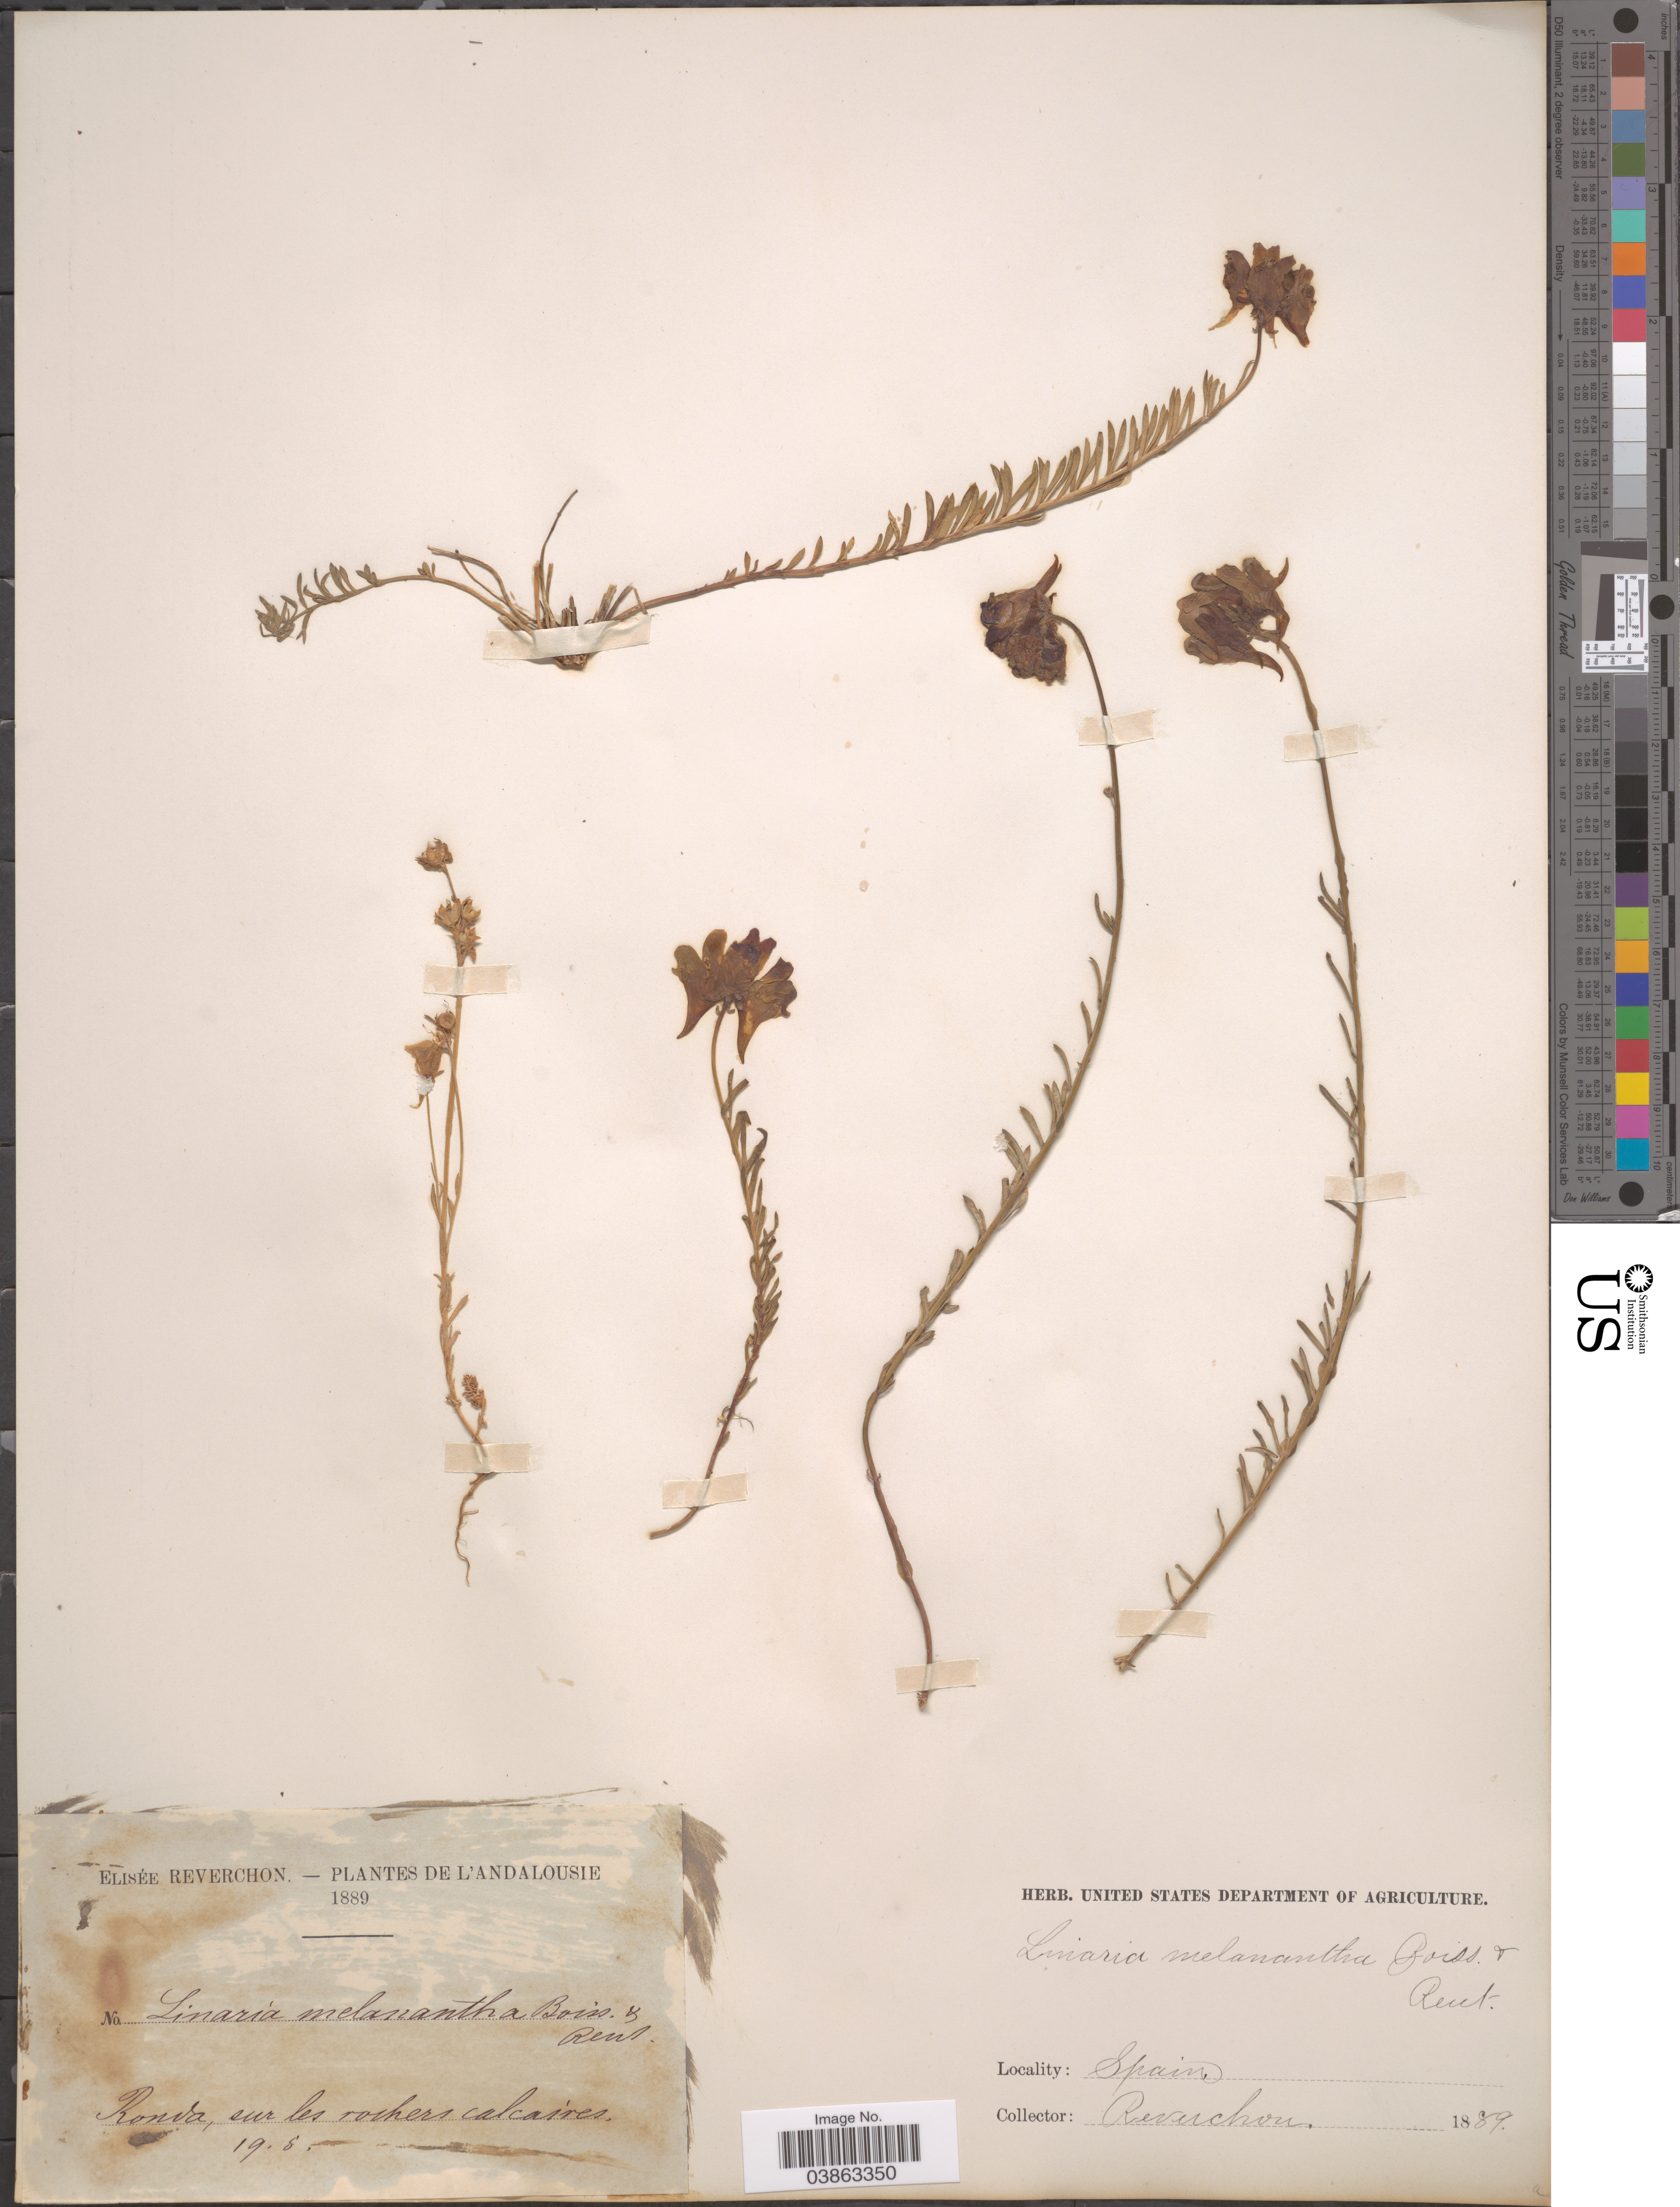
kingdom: Plantae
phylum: Tracheophyta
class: Magnoliopsida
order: Lamiales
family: Plantaginaceae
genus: Linaria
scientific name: Linaria melanantha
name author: Boiss. & Reut.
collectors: E. Reverchon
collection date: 1889-08-19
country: Spain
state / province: Andalucía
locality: L'Andalousie. Ronda, sur les rochers calcaires.